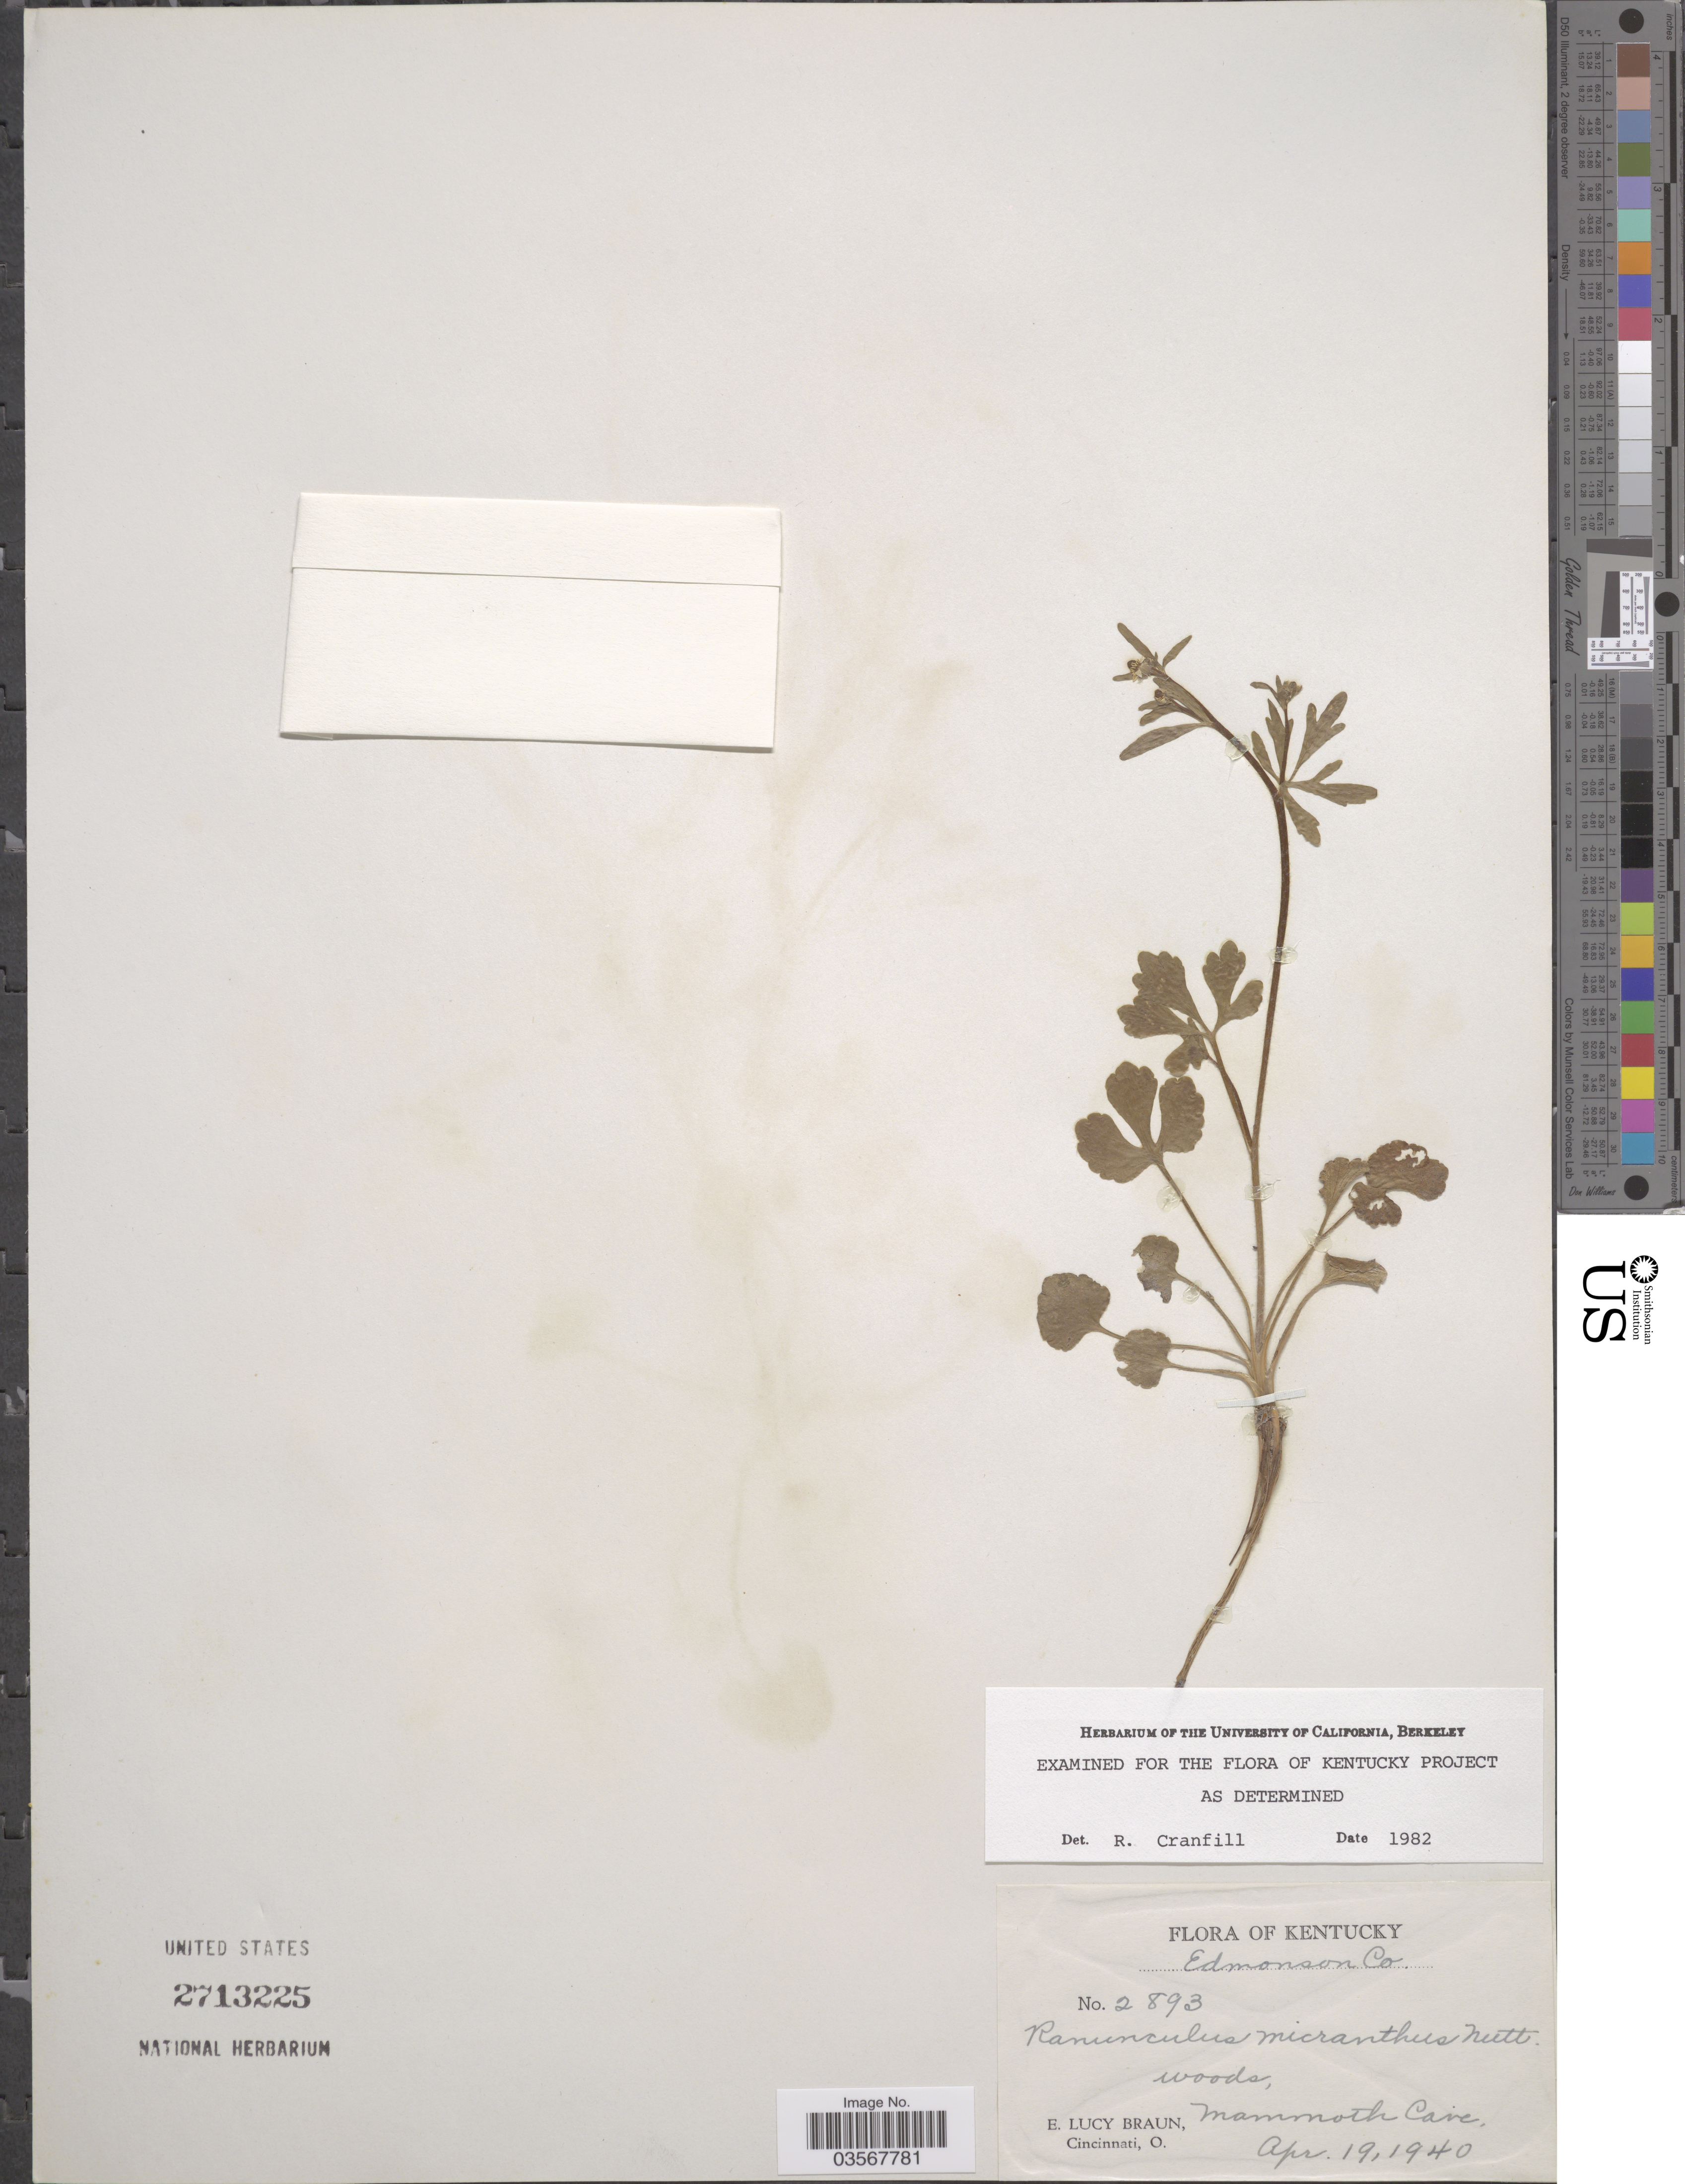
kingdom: Plantae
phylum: Tracheophyta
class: Magnoliopsida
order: Ranunculales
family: Ranunculaceae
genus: Ranunculus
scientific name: Ranunculus micranthus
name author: Nutt.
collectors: E. L. Braun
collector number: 2893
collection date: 1940-04-19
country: United States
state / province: Kentucky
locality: Edmonson Co. Mammoth Cave.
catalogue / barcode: US 2713225